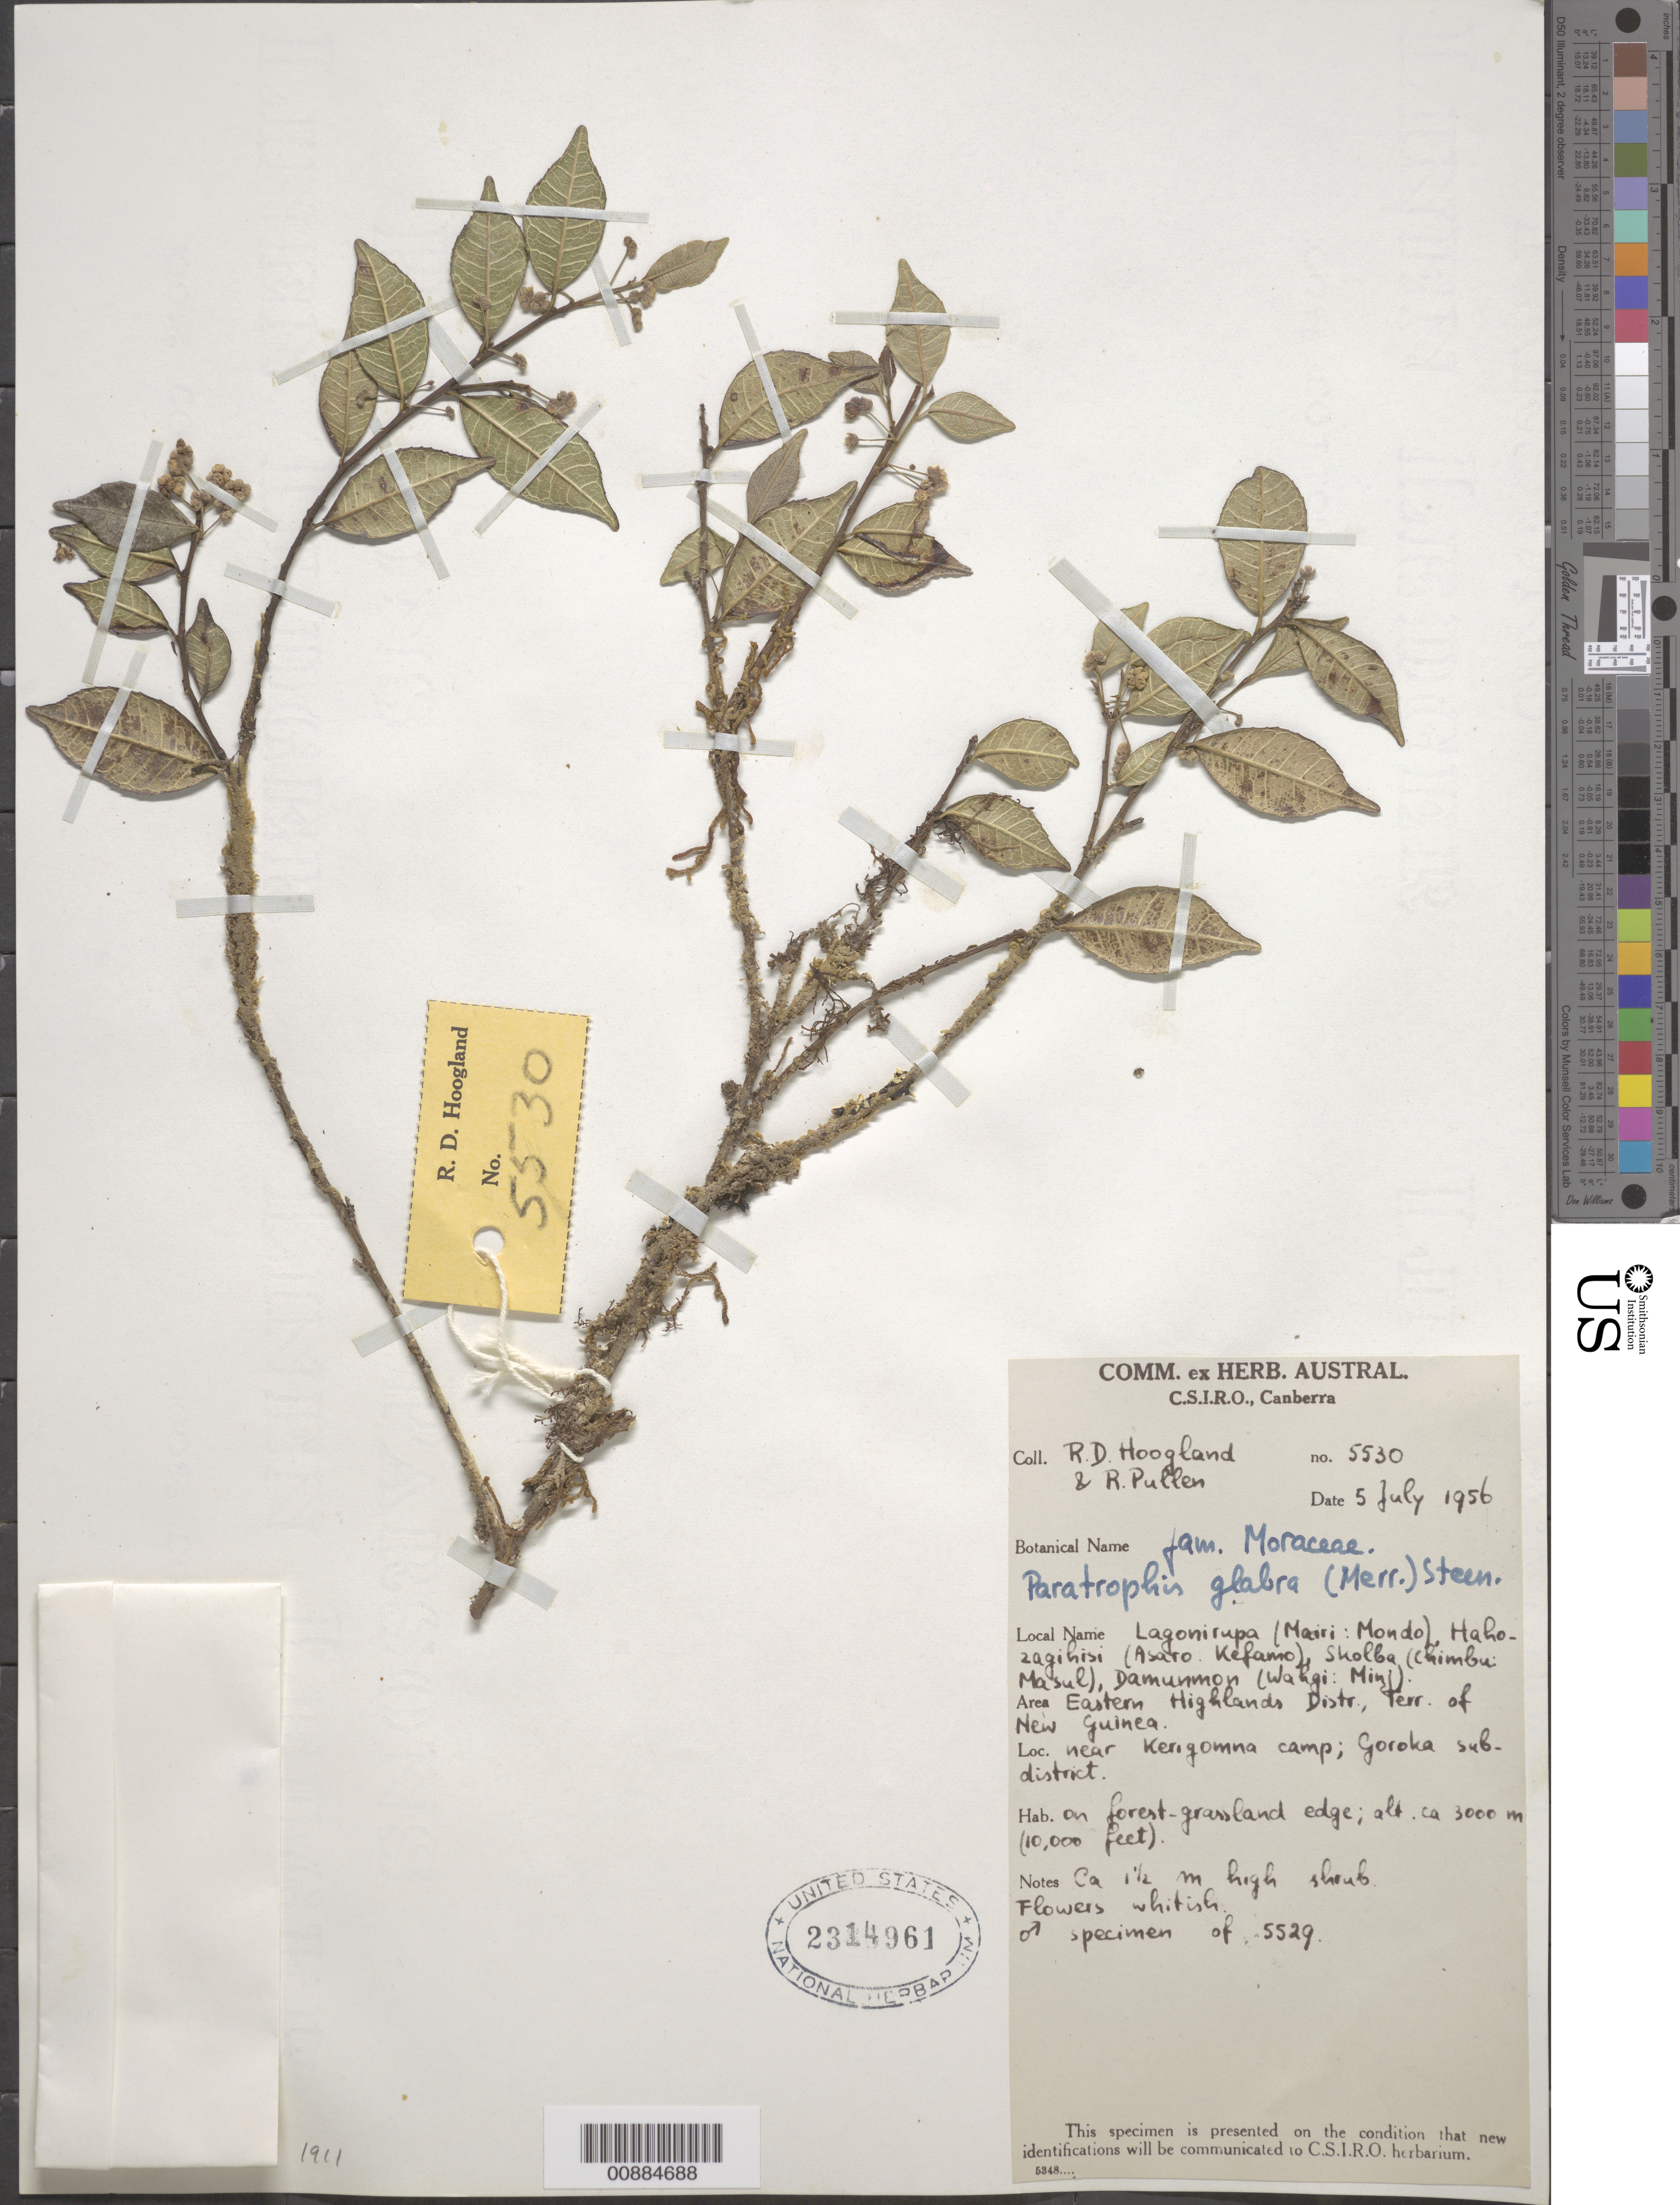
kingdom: Plantae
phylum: Tracheophyta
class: Magnoliopsida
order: Rosales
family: Moraceae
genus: Paratrophis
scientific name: Paratrophis glabra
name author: (Merr.) Steenis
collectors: R. D. Hoogland & R. Pullen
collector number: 5530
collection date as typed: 05 Jul 1956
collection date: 1956-07-05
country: Papua New Guinea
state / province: Eastern Highlands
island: New Guinea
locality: Goroka Subdistrict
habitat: Forest-grassland edge.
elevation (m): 3000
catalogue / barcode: US 2314961